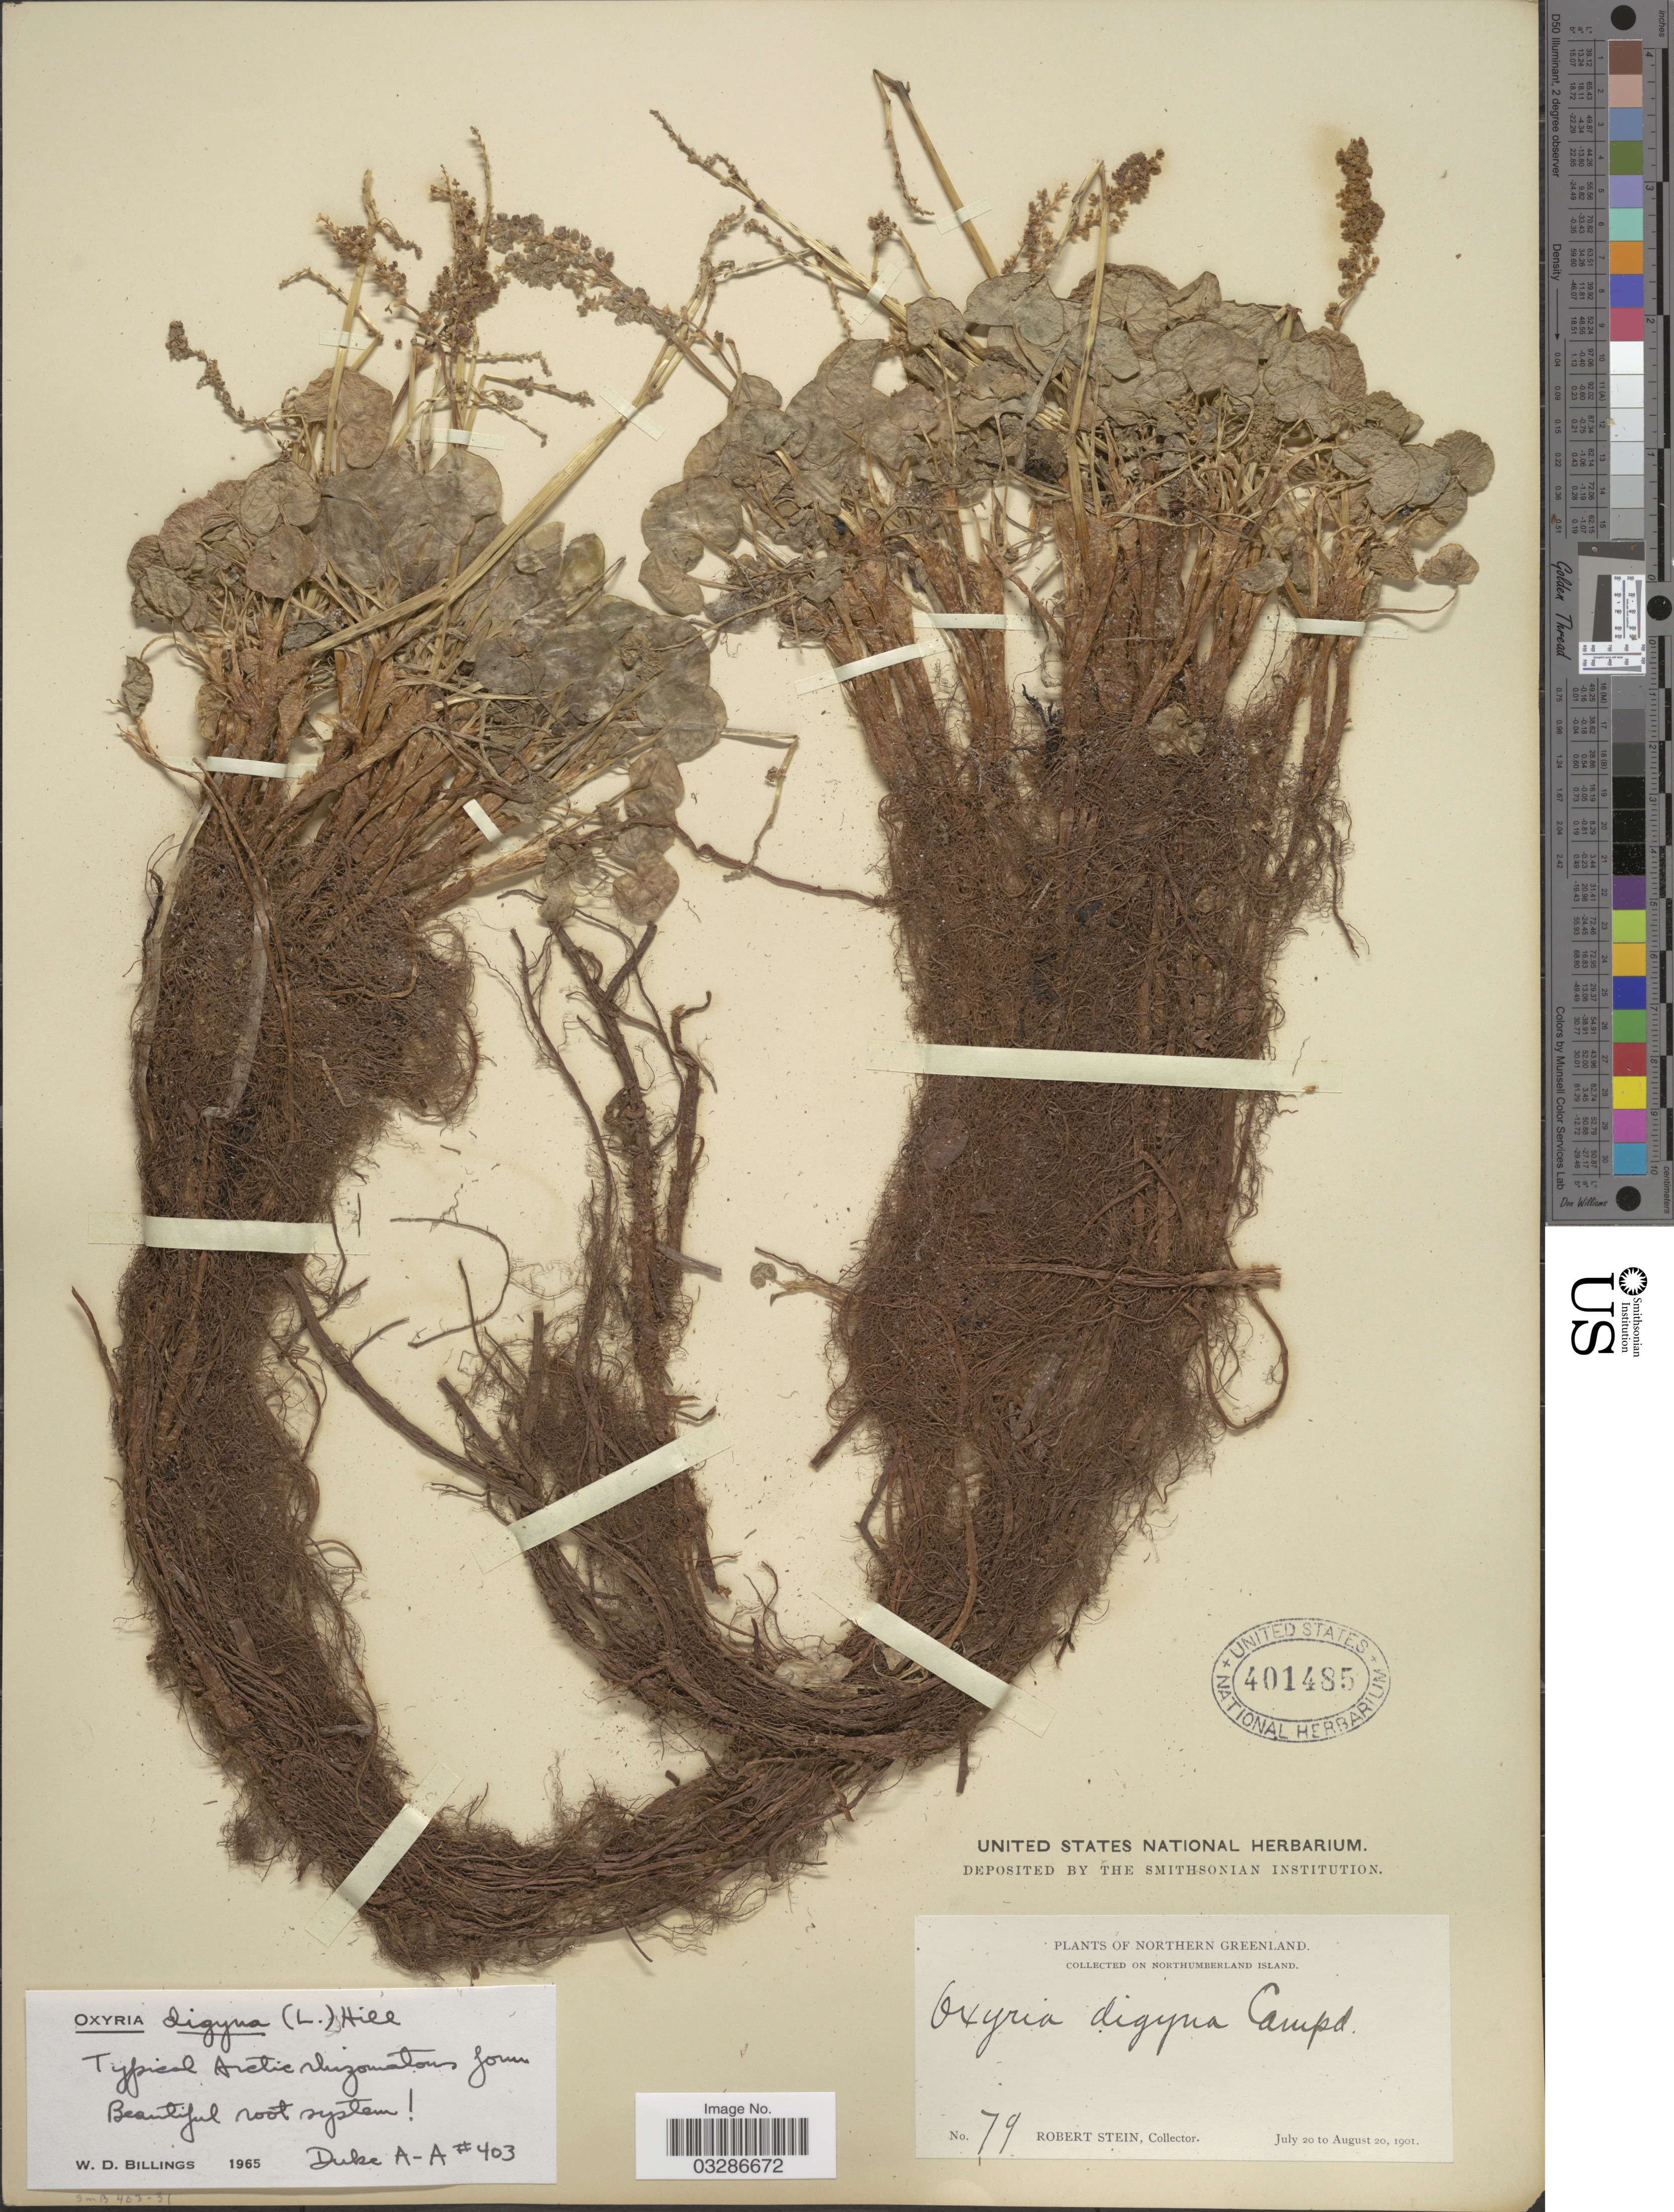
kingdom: Plantae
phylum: Tracheophyta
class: Magnoliopsida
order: Caryophyllales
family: Polygonaceae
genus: Oxyria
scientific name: Oxyria digyna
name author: (L.) Hill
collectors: R. Stein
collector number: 79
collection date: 1901-07-20/1901-08-20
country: Greenland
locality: Northern Greenland, on Northumberland Island.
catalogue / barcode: US 401485